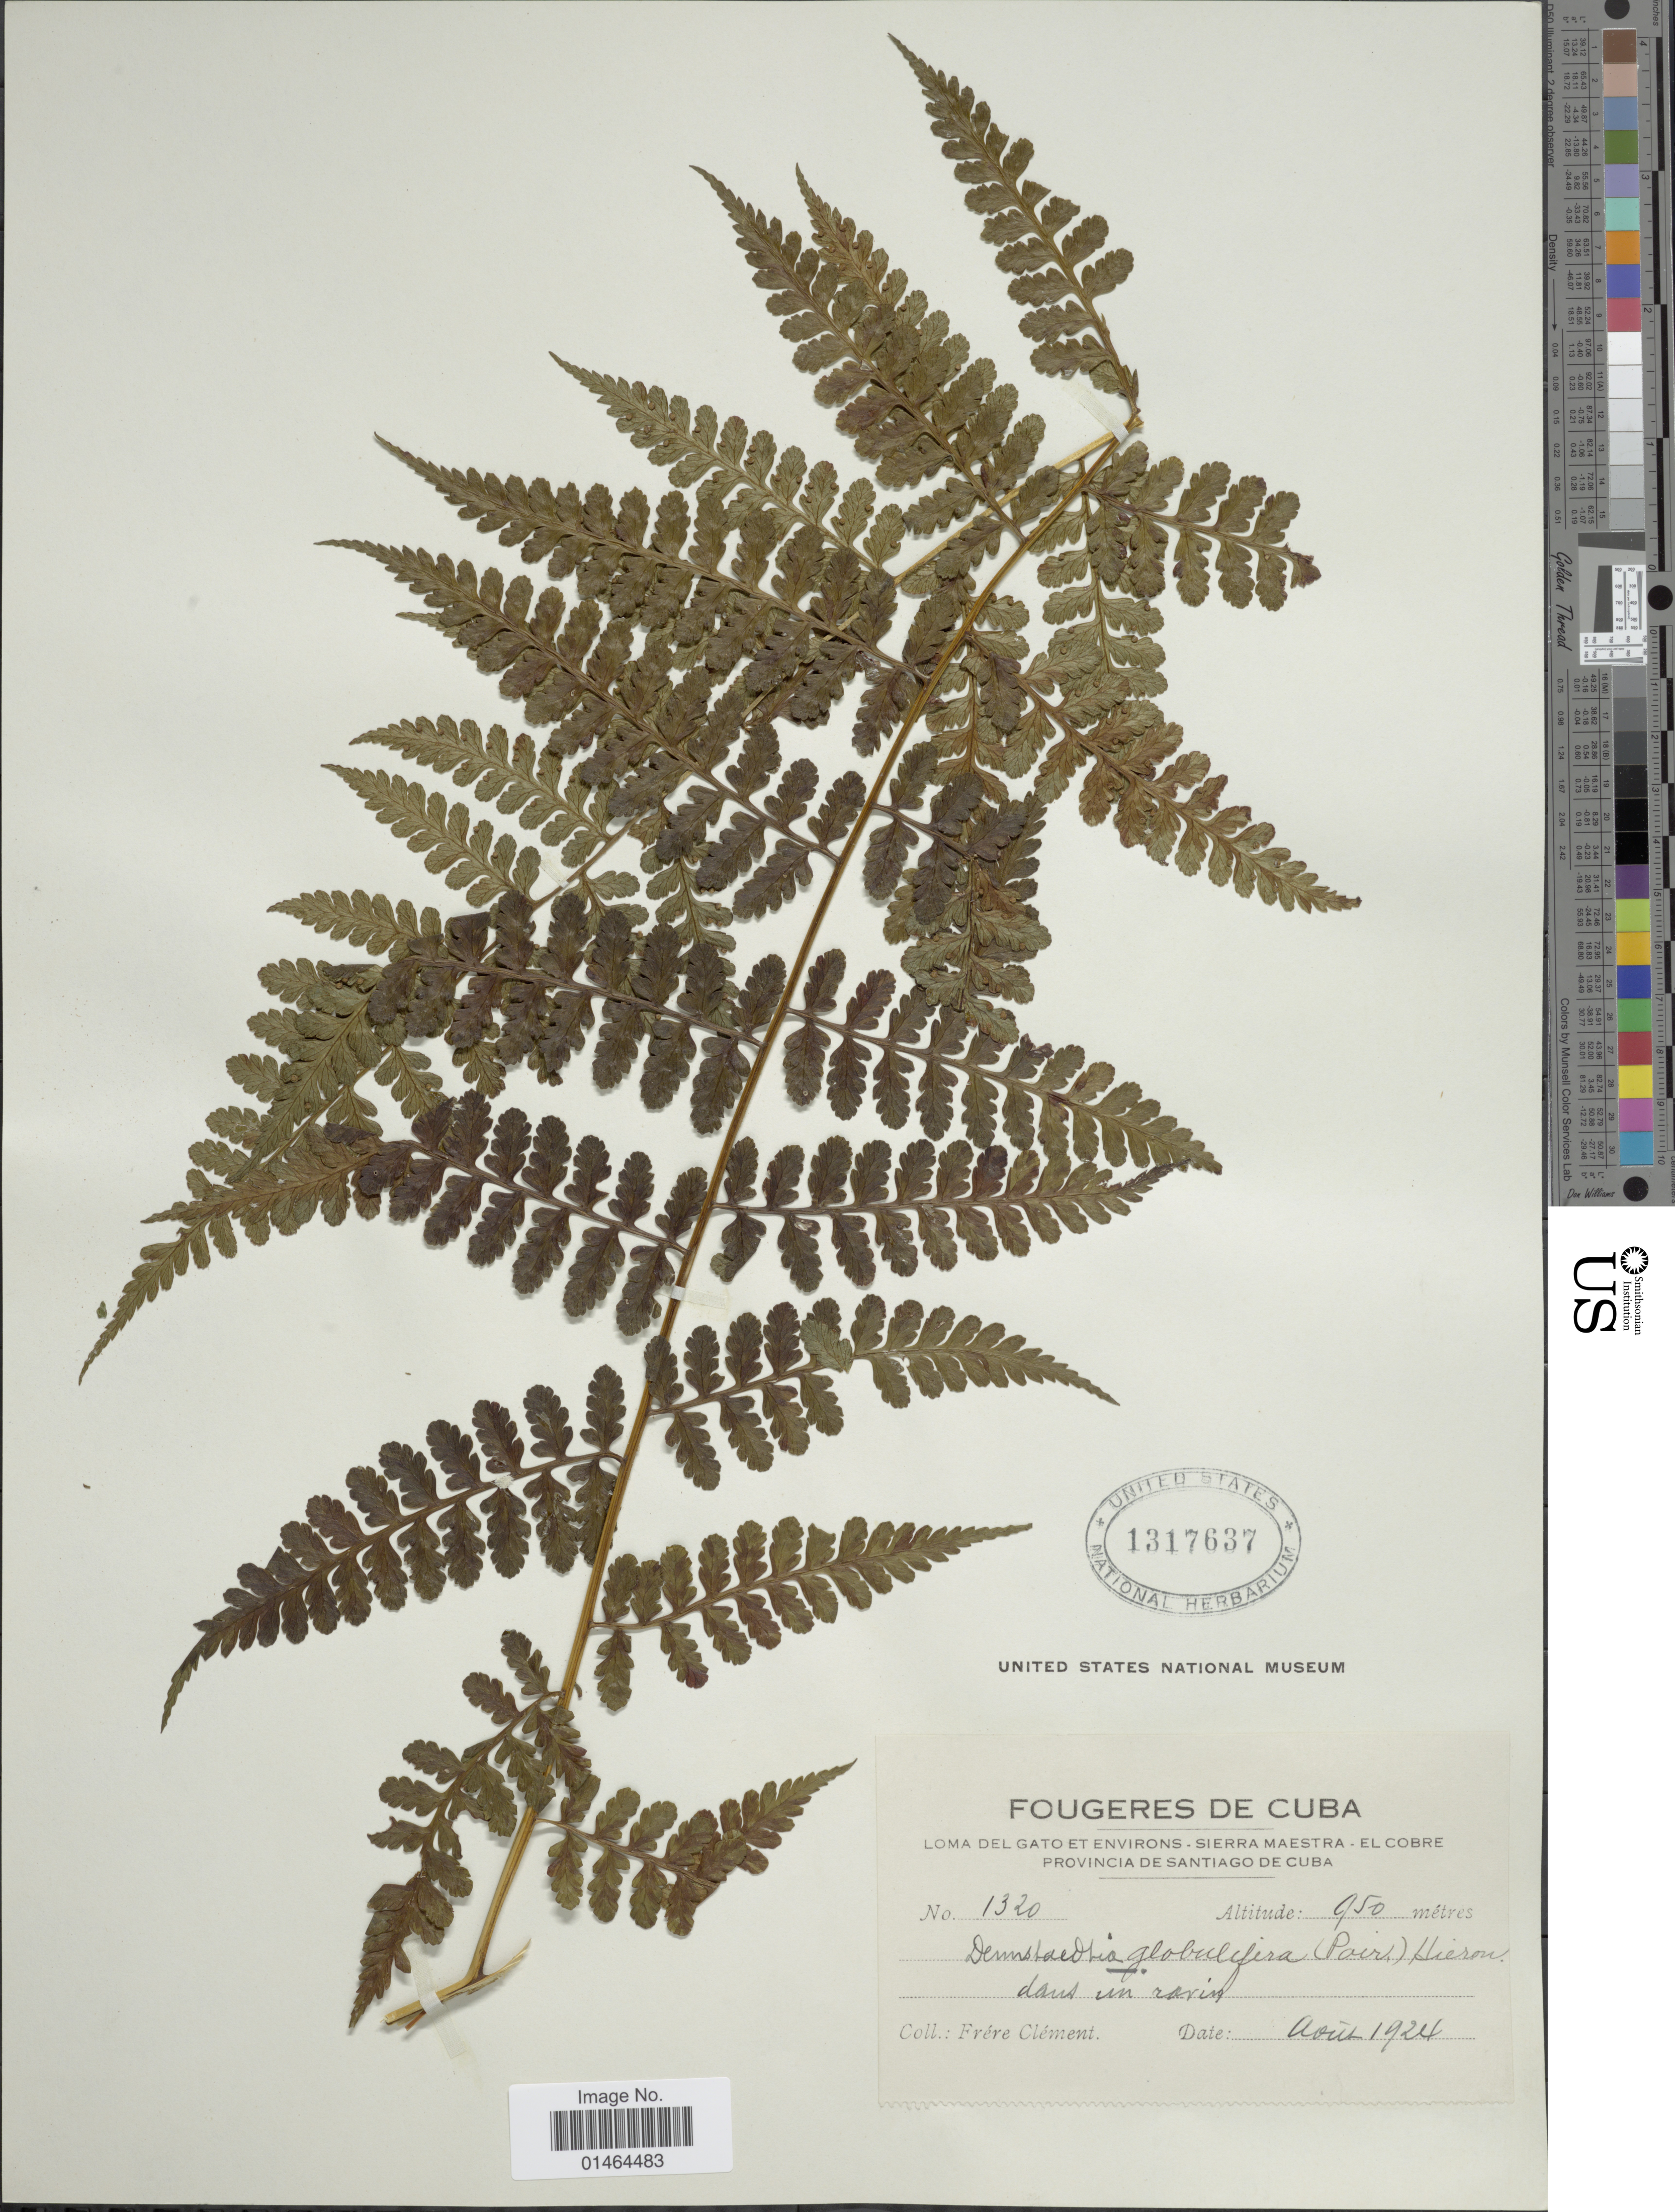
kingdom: Plantae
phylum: Tracheophyta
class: Polypodiopsida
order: Polypodiales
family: Dennstaedtiaceae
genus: Dennstaedtia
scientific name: Dennstaedtia globulifera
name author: (Poir.) Hieron.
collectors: B. Clement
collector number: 1320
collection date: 1924-08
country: Cuba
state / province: Santiago de Cuba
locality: Loma del Gato et environs - Sierra Maestra - el Cobre Provincia de Santiago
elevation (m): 950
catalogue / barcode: US 1317637